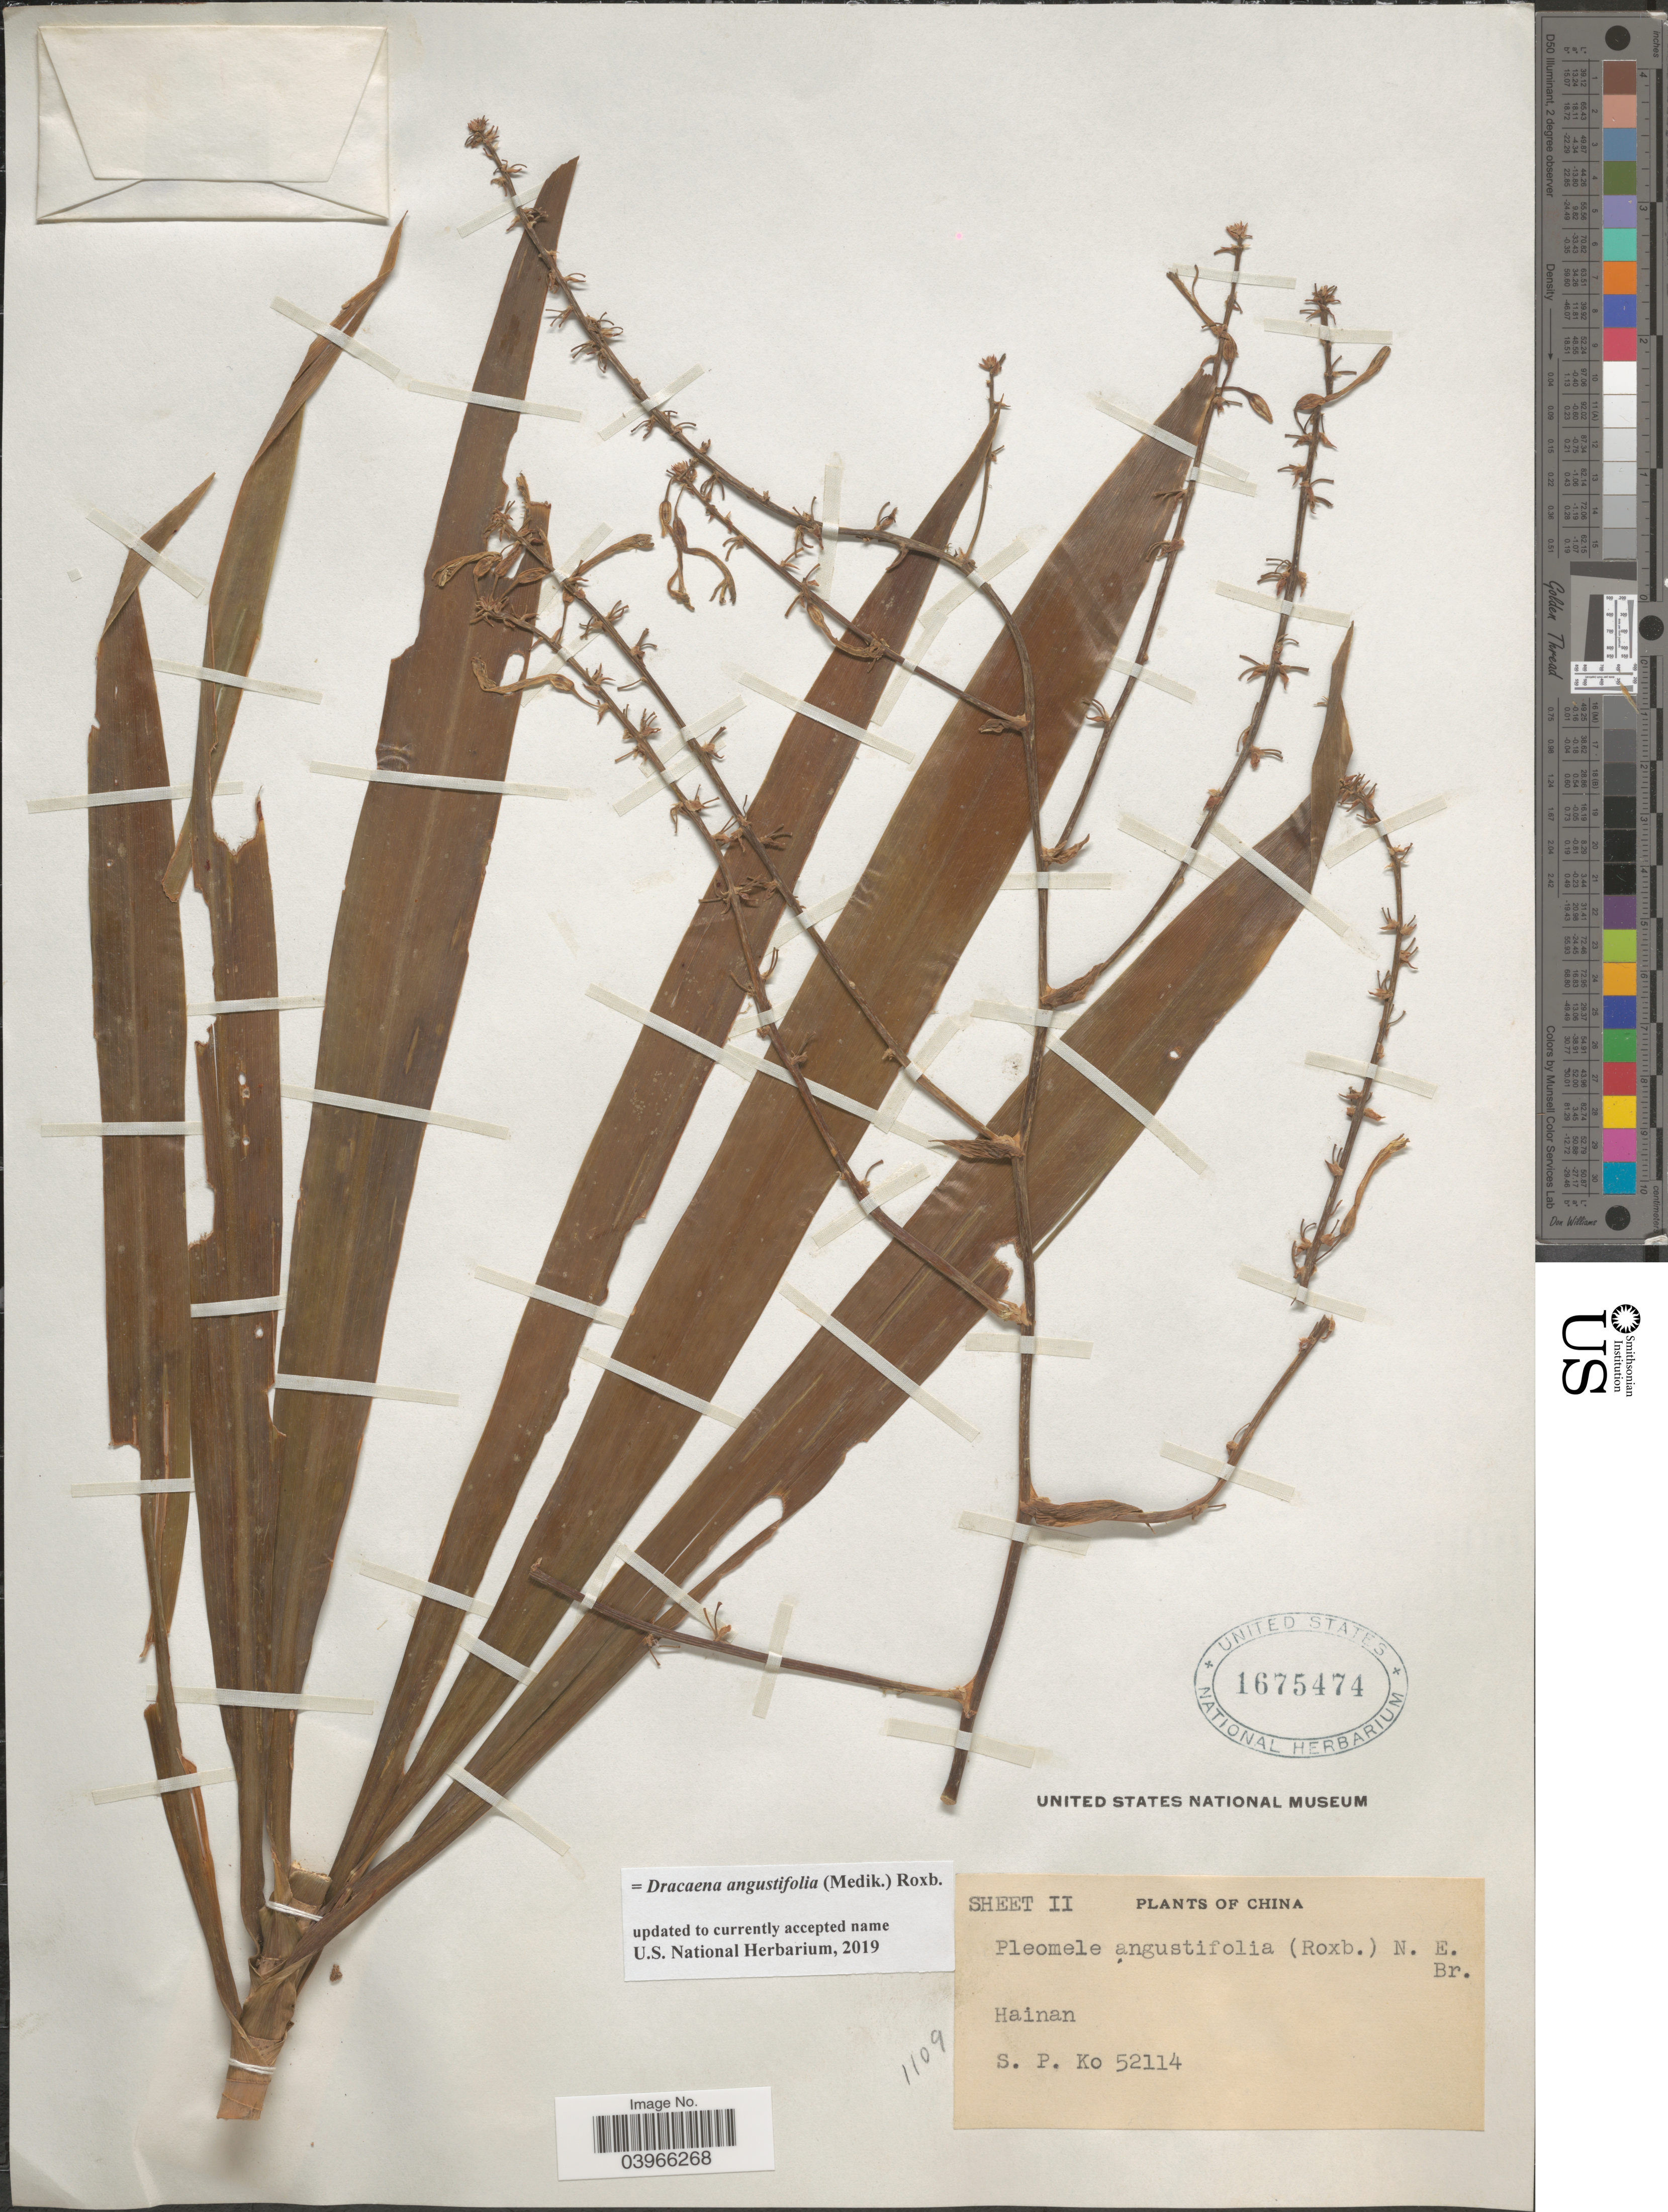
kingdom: Plantae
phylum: Tracheophyta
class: Liliopsida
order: Asparagales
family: Asparagaceae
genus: Dracaena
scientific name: Dracaena angustifolia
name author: (Medik.) Roxb.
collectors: S. P. Ko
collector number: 5214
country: China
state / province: Hainan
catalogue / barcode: US 1675474